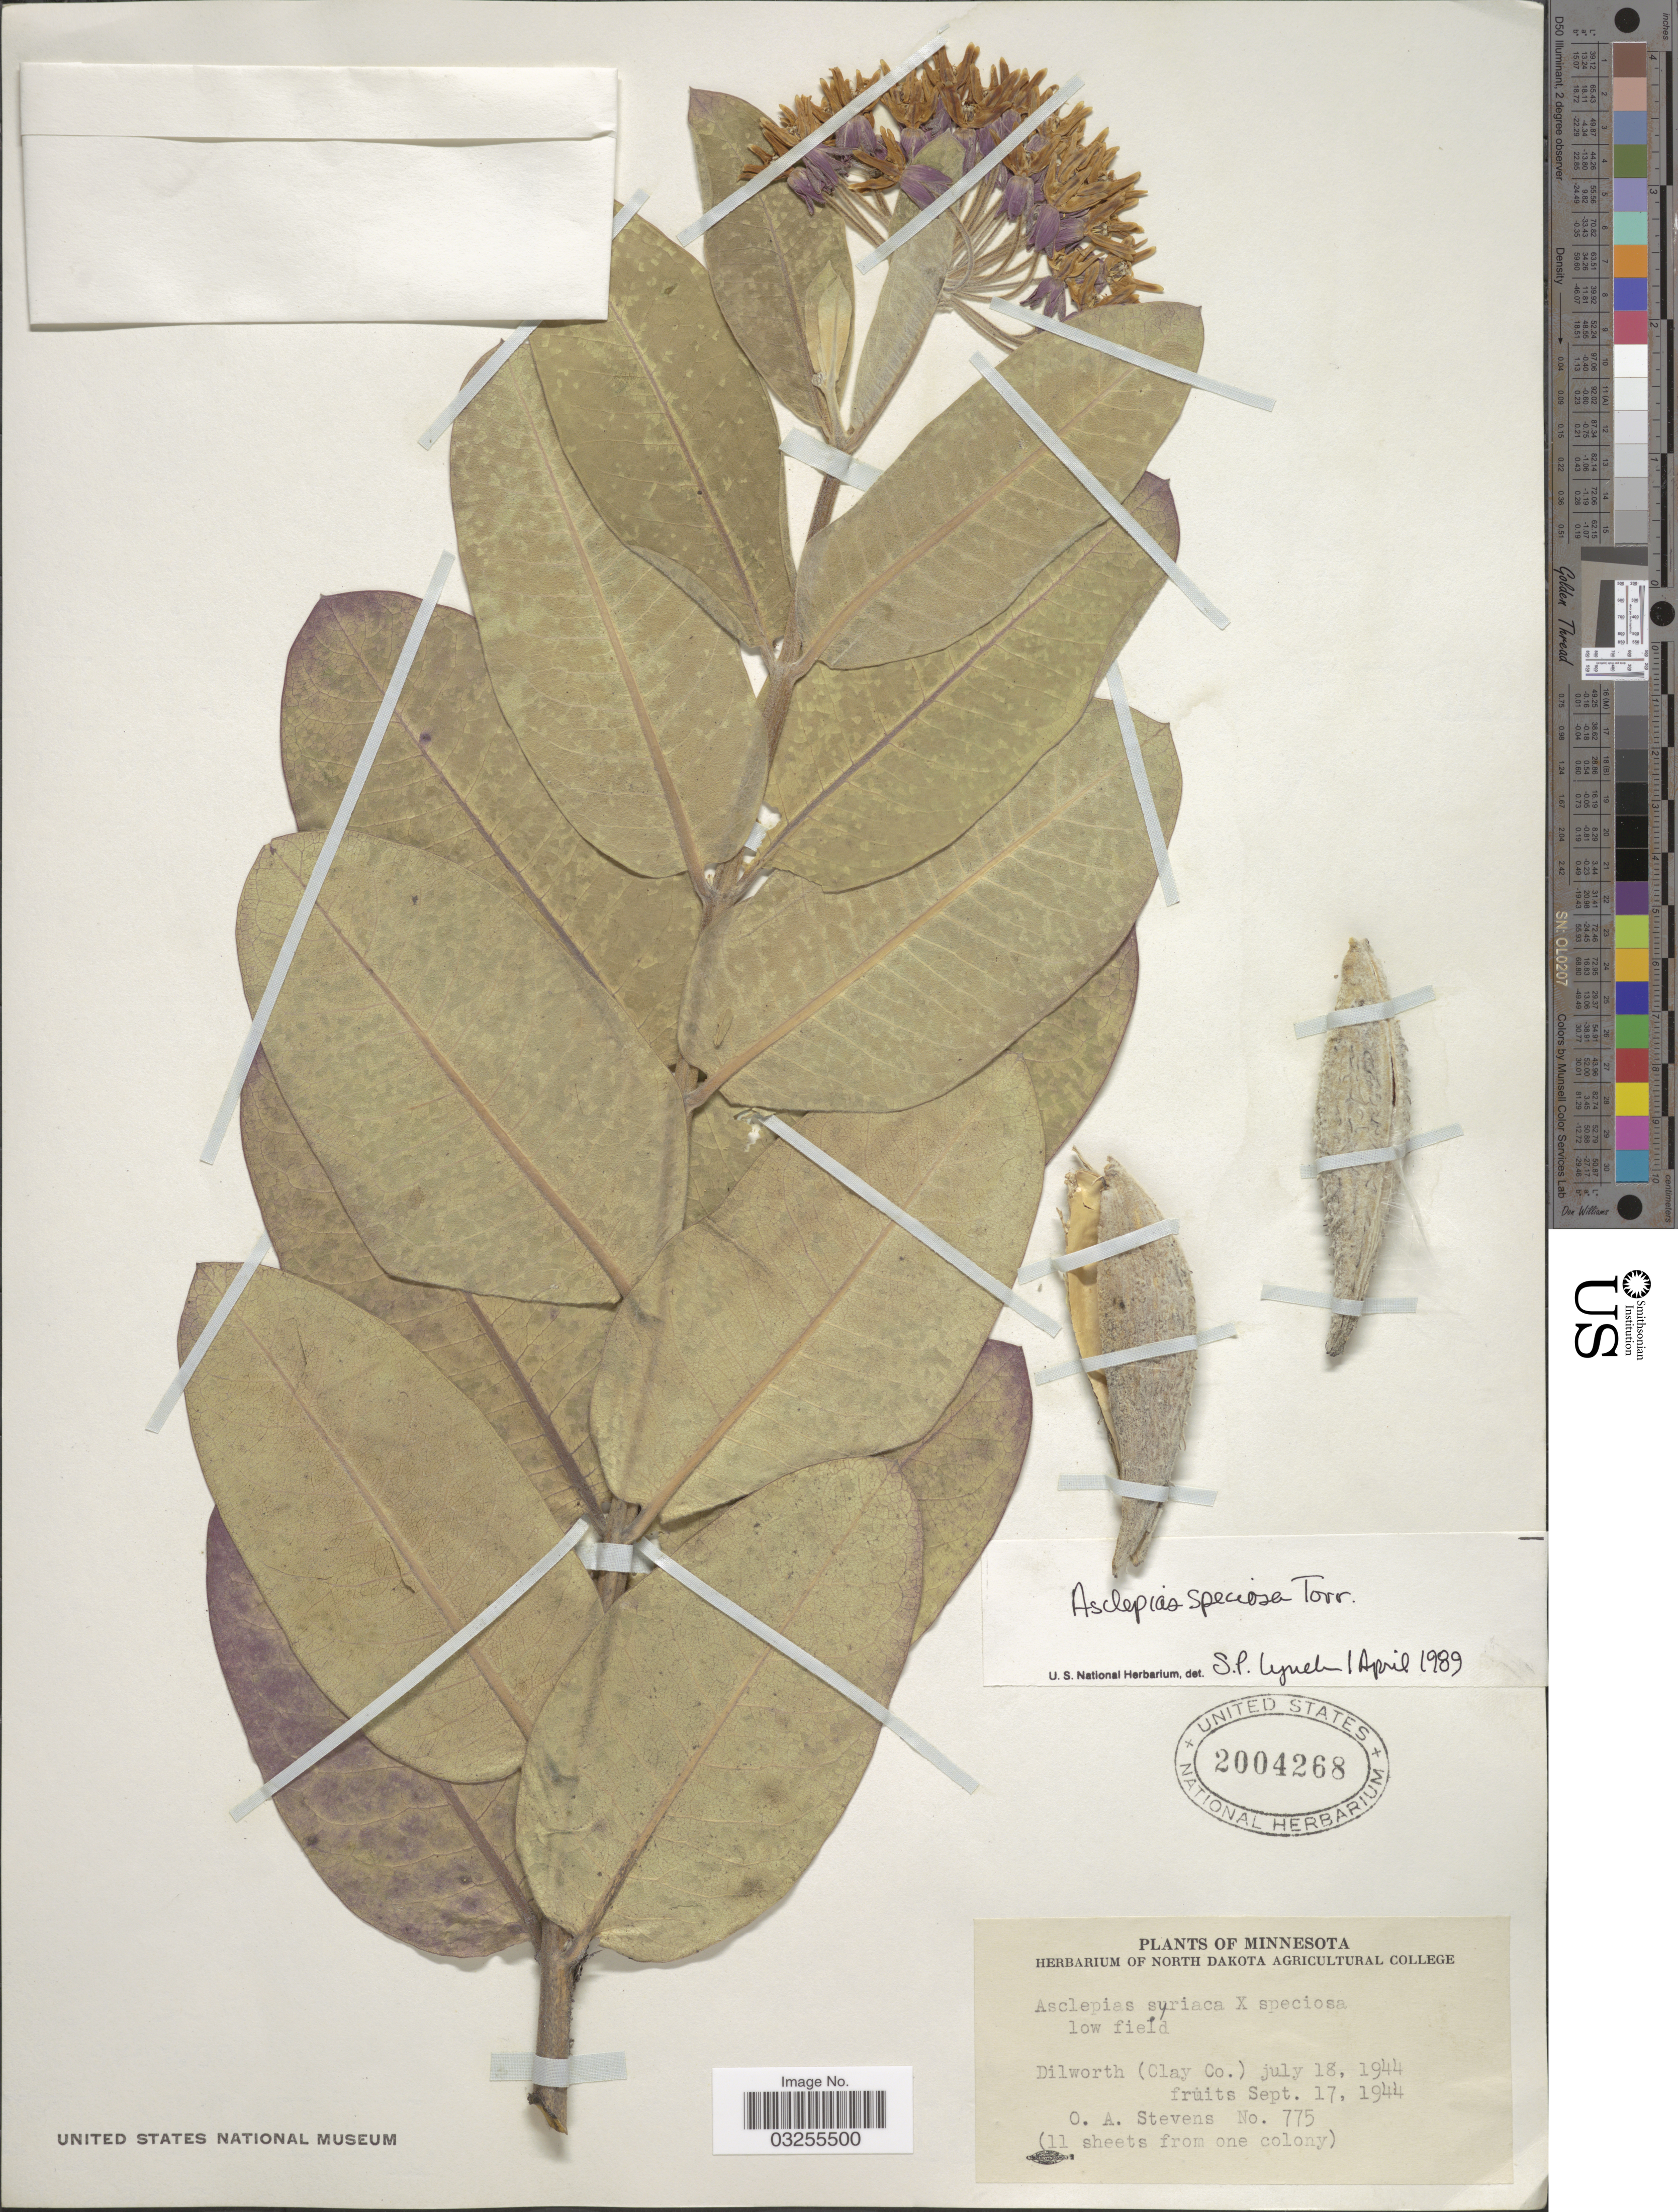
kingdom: Plantae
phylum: Tracheophyta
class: Magnoliopsida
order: Gentianales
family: Apocynaceae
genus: Asclepias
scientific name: Asclepias speciosa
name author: Torr.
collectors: O. A. Stevens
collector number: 775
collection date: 1944-07-18/1944-09-17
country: United States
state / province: Minnesota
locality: Dilworth (Clay Co.).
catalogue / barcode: US 2004268